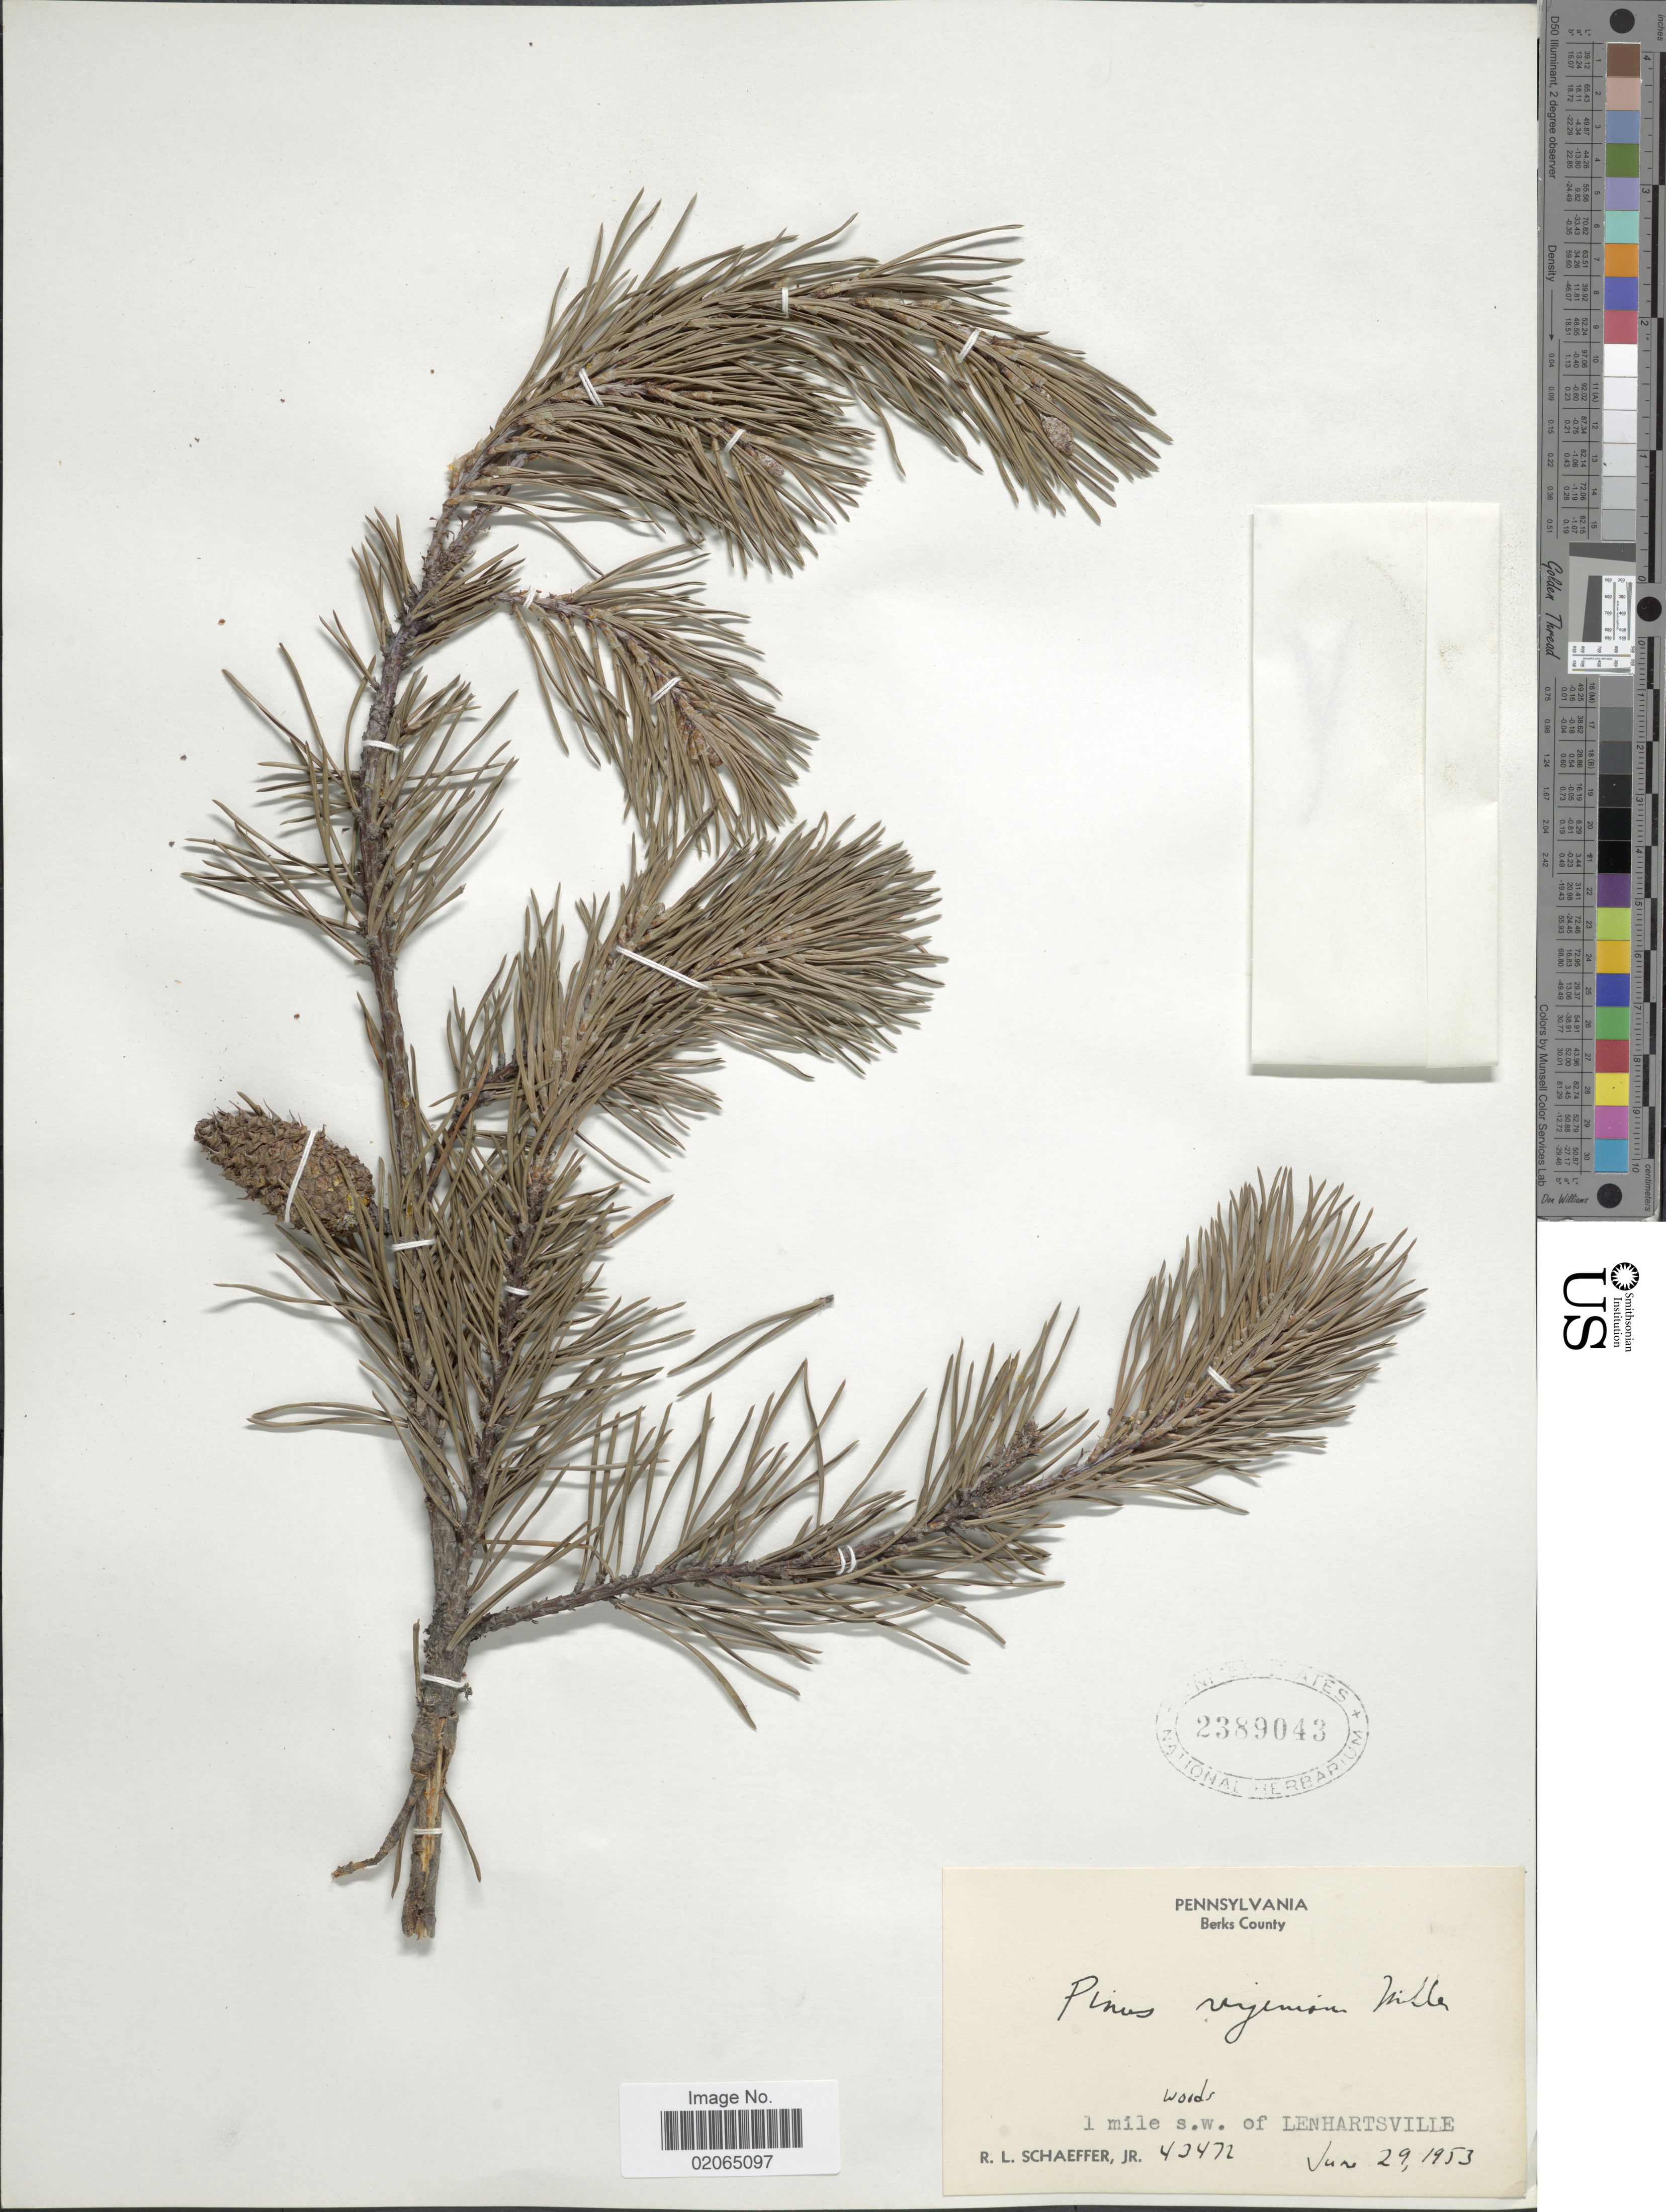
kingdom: Plantae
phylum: Tracheophyta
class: Pinopsida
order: Pinales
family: Pinaceae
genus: Pinus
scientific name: Pinus virginiana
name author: Mill.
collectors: R. L. Schaeffer Jr.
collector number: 43472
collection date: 1953-06-29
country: United States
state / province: Pennsylvania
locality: Berks County. 1 mile s.w. of Lenhartsville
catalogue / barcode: US 2389043